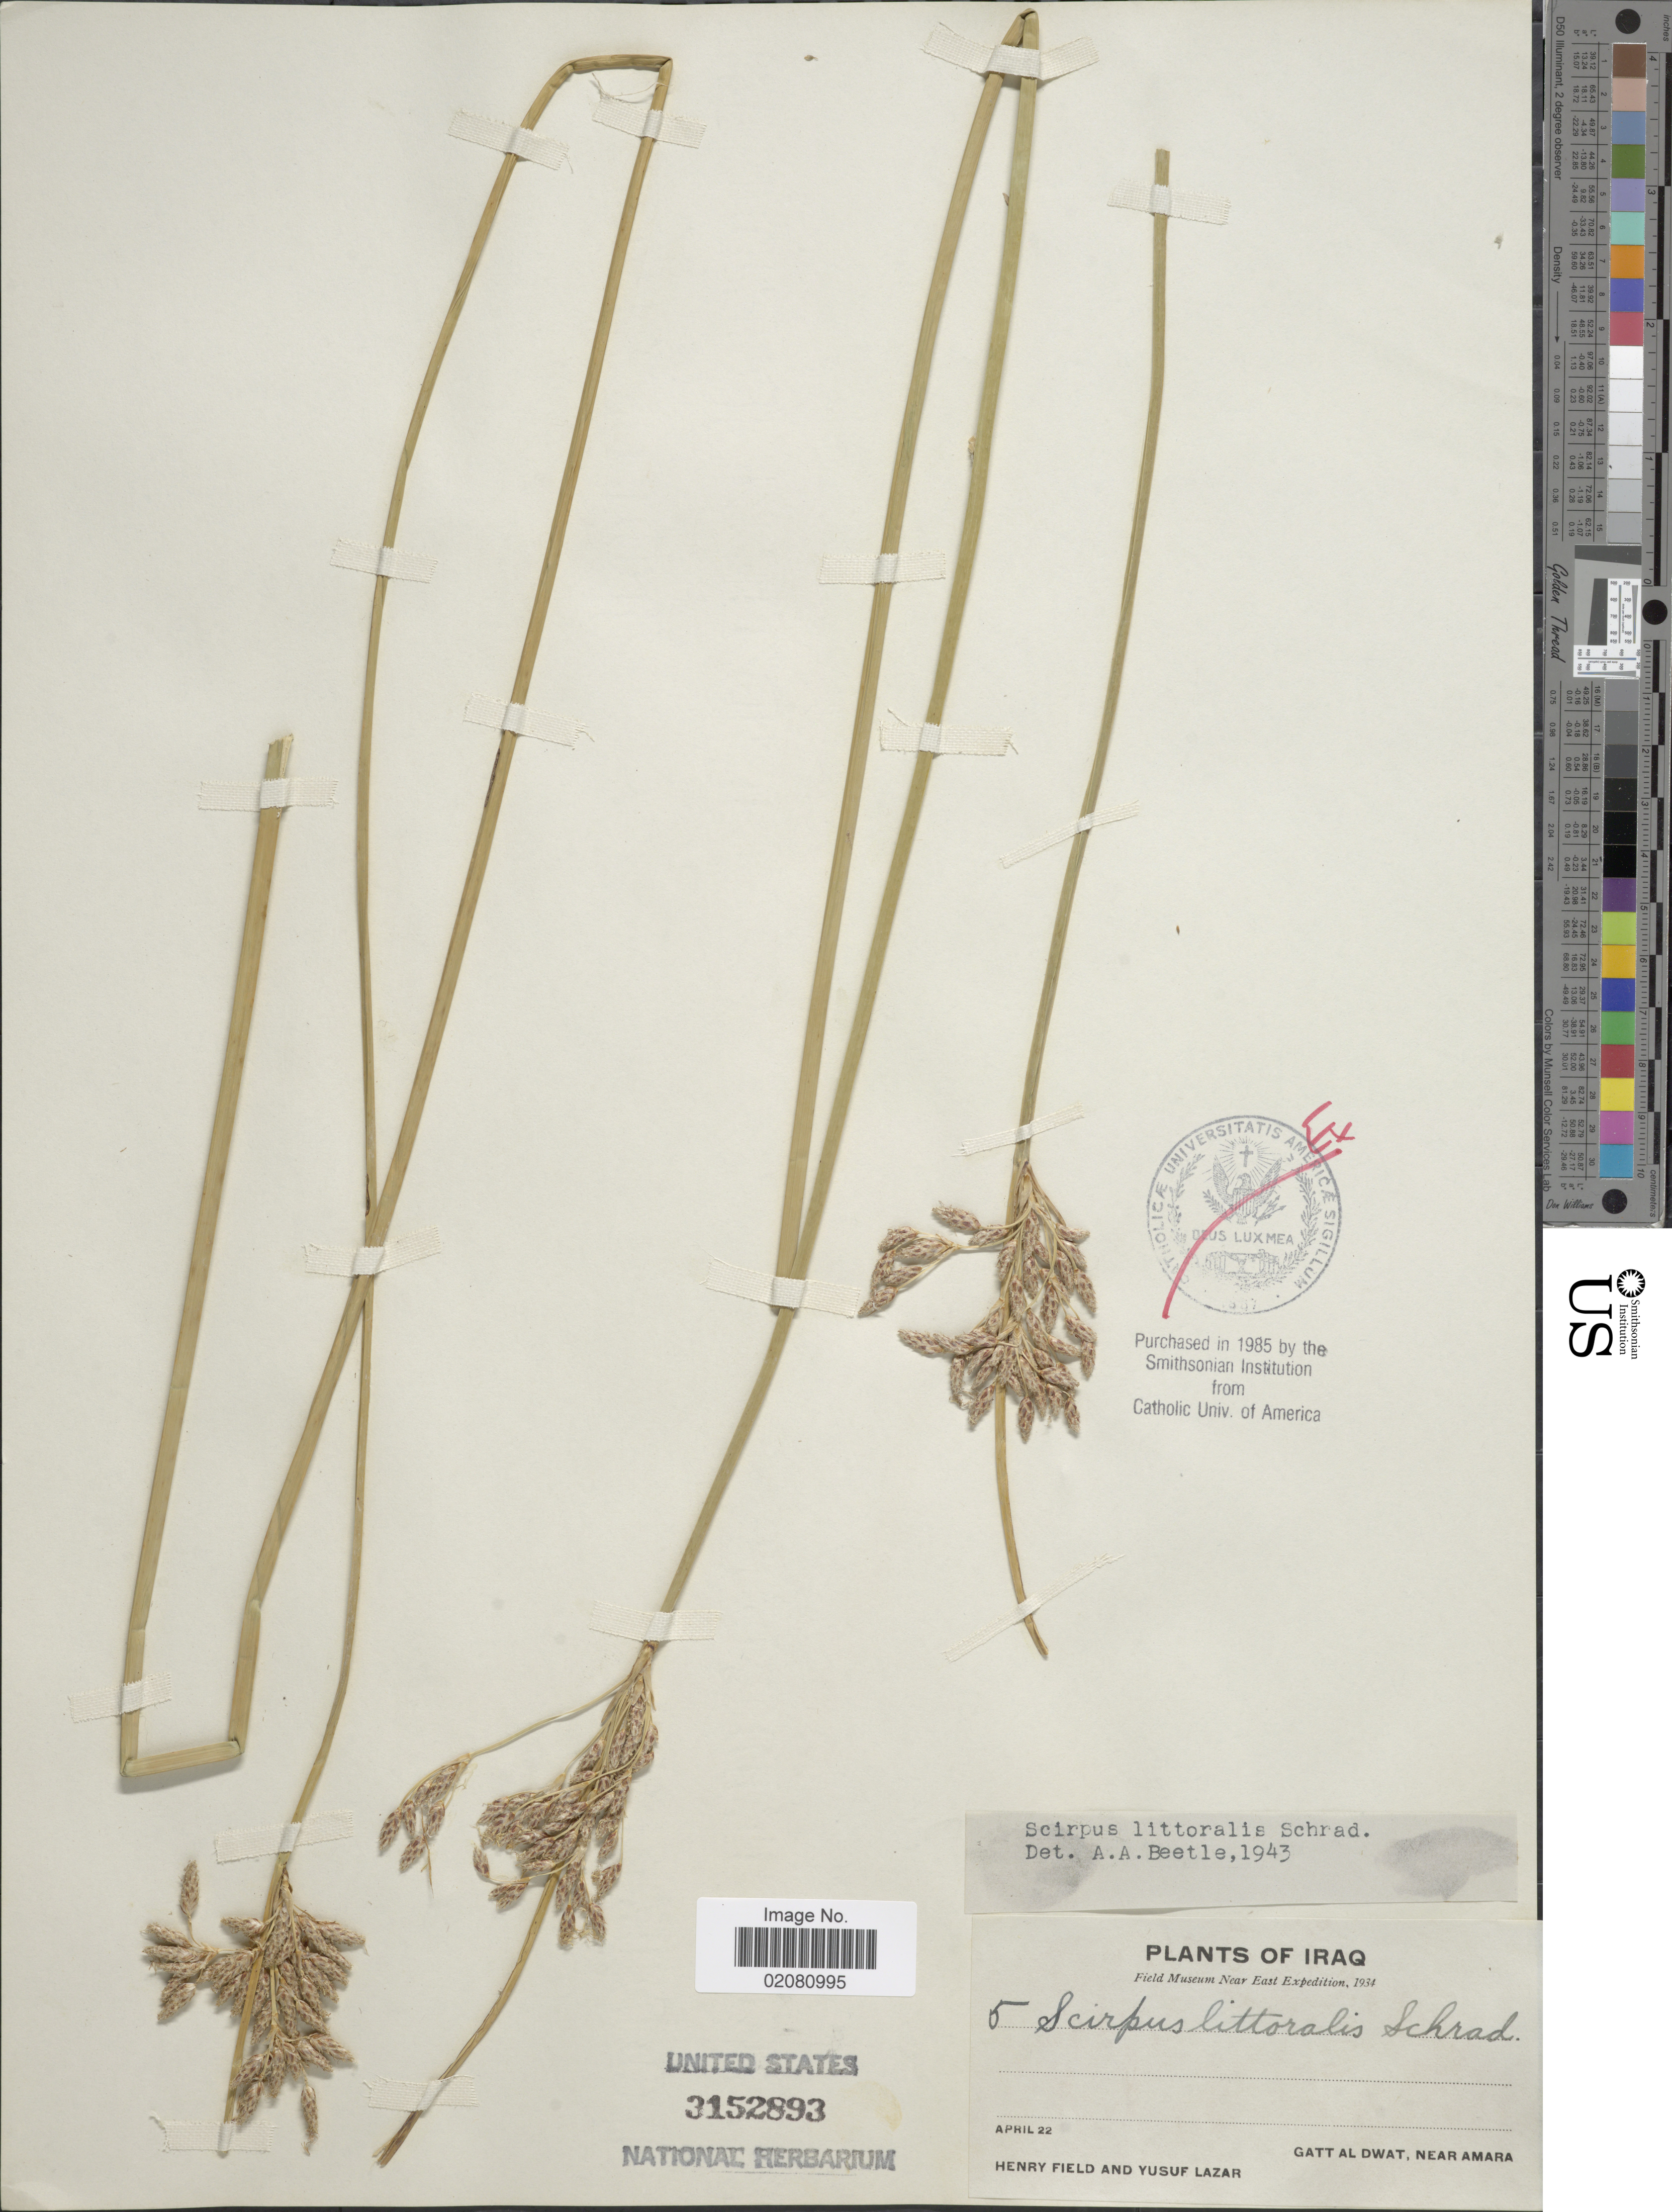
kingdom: Plantae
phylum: Tracheophyta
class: Liliopsida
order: Poales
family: Cyperaceae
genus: Schoenoplectus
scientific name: Schoenoplectus litoralis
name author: (Schrad.) Palla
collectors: H. Field & Y. Lazar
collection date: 1934-04-22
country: Iraq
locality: Gatt al Dwat, near Amara.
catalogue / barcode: US 3152893